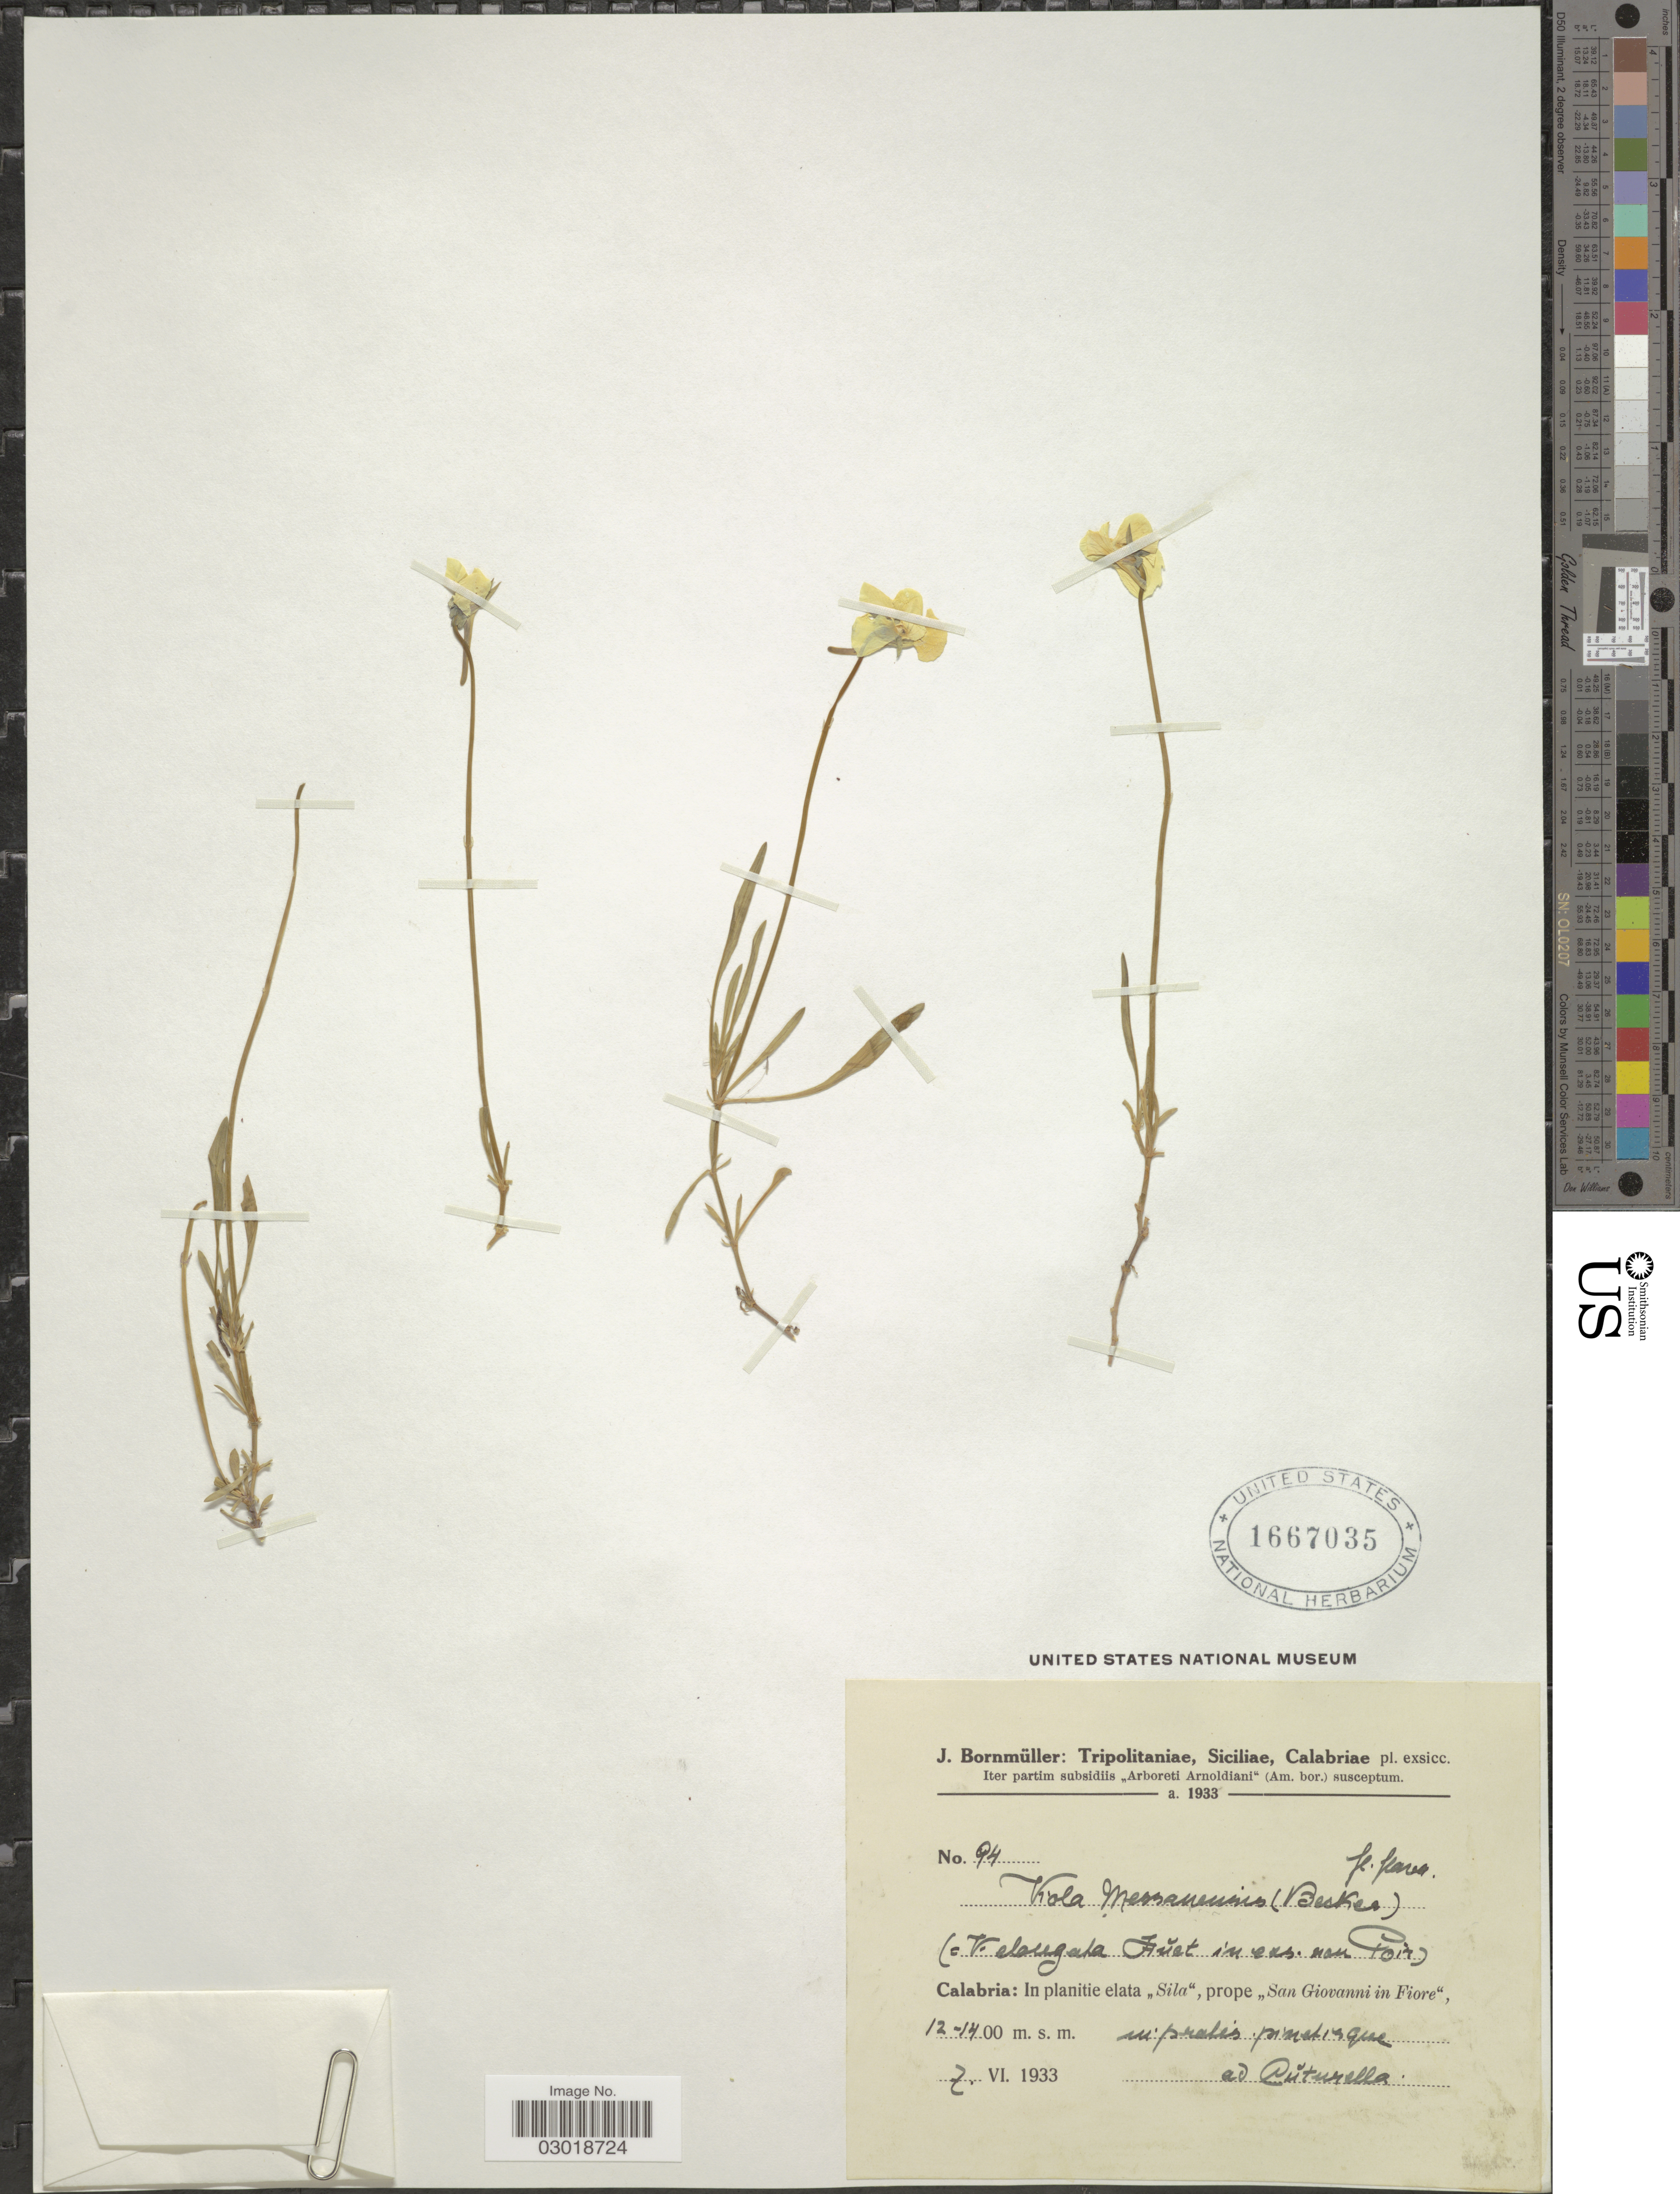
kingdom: Plantae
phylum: Tracheophyta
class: Magnoliopsida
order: Malpighiales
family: Violaceae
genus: Viola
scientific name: Viola messanensis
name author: (W. Becker) Brullo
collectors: J. Bornmüller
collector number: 94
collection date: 1933-06-07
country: Italy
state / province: Siciliana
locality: Tripolitaniae, Siciliae, Calabriae, Calabria: In planitie elata "Sila", prope "San Giovanni in Fiore", in pratis pinetisque [interpreted].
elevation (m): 1200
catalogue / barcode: US 1667035